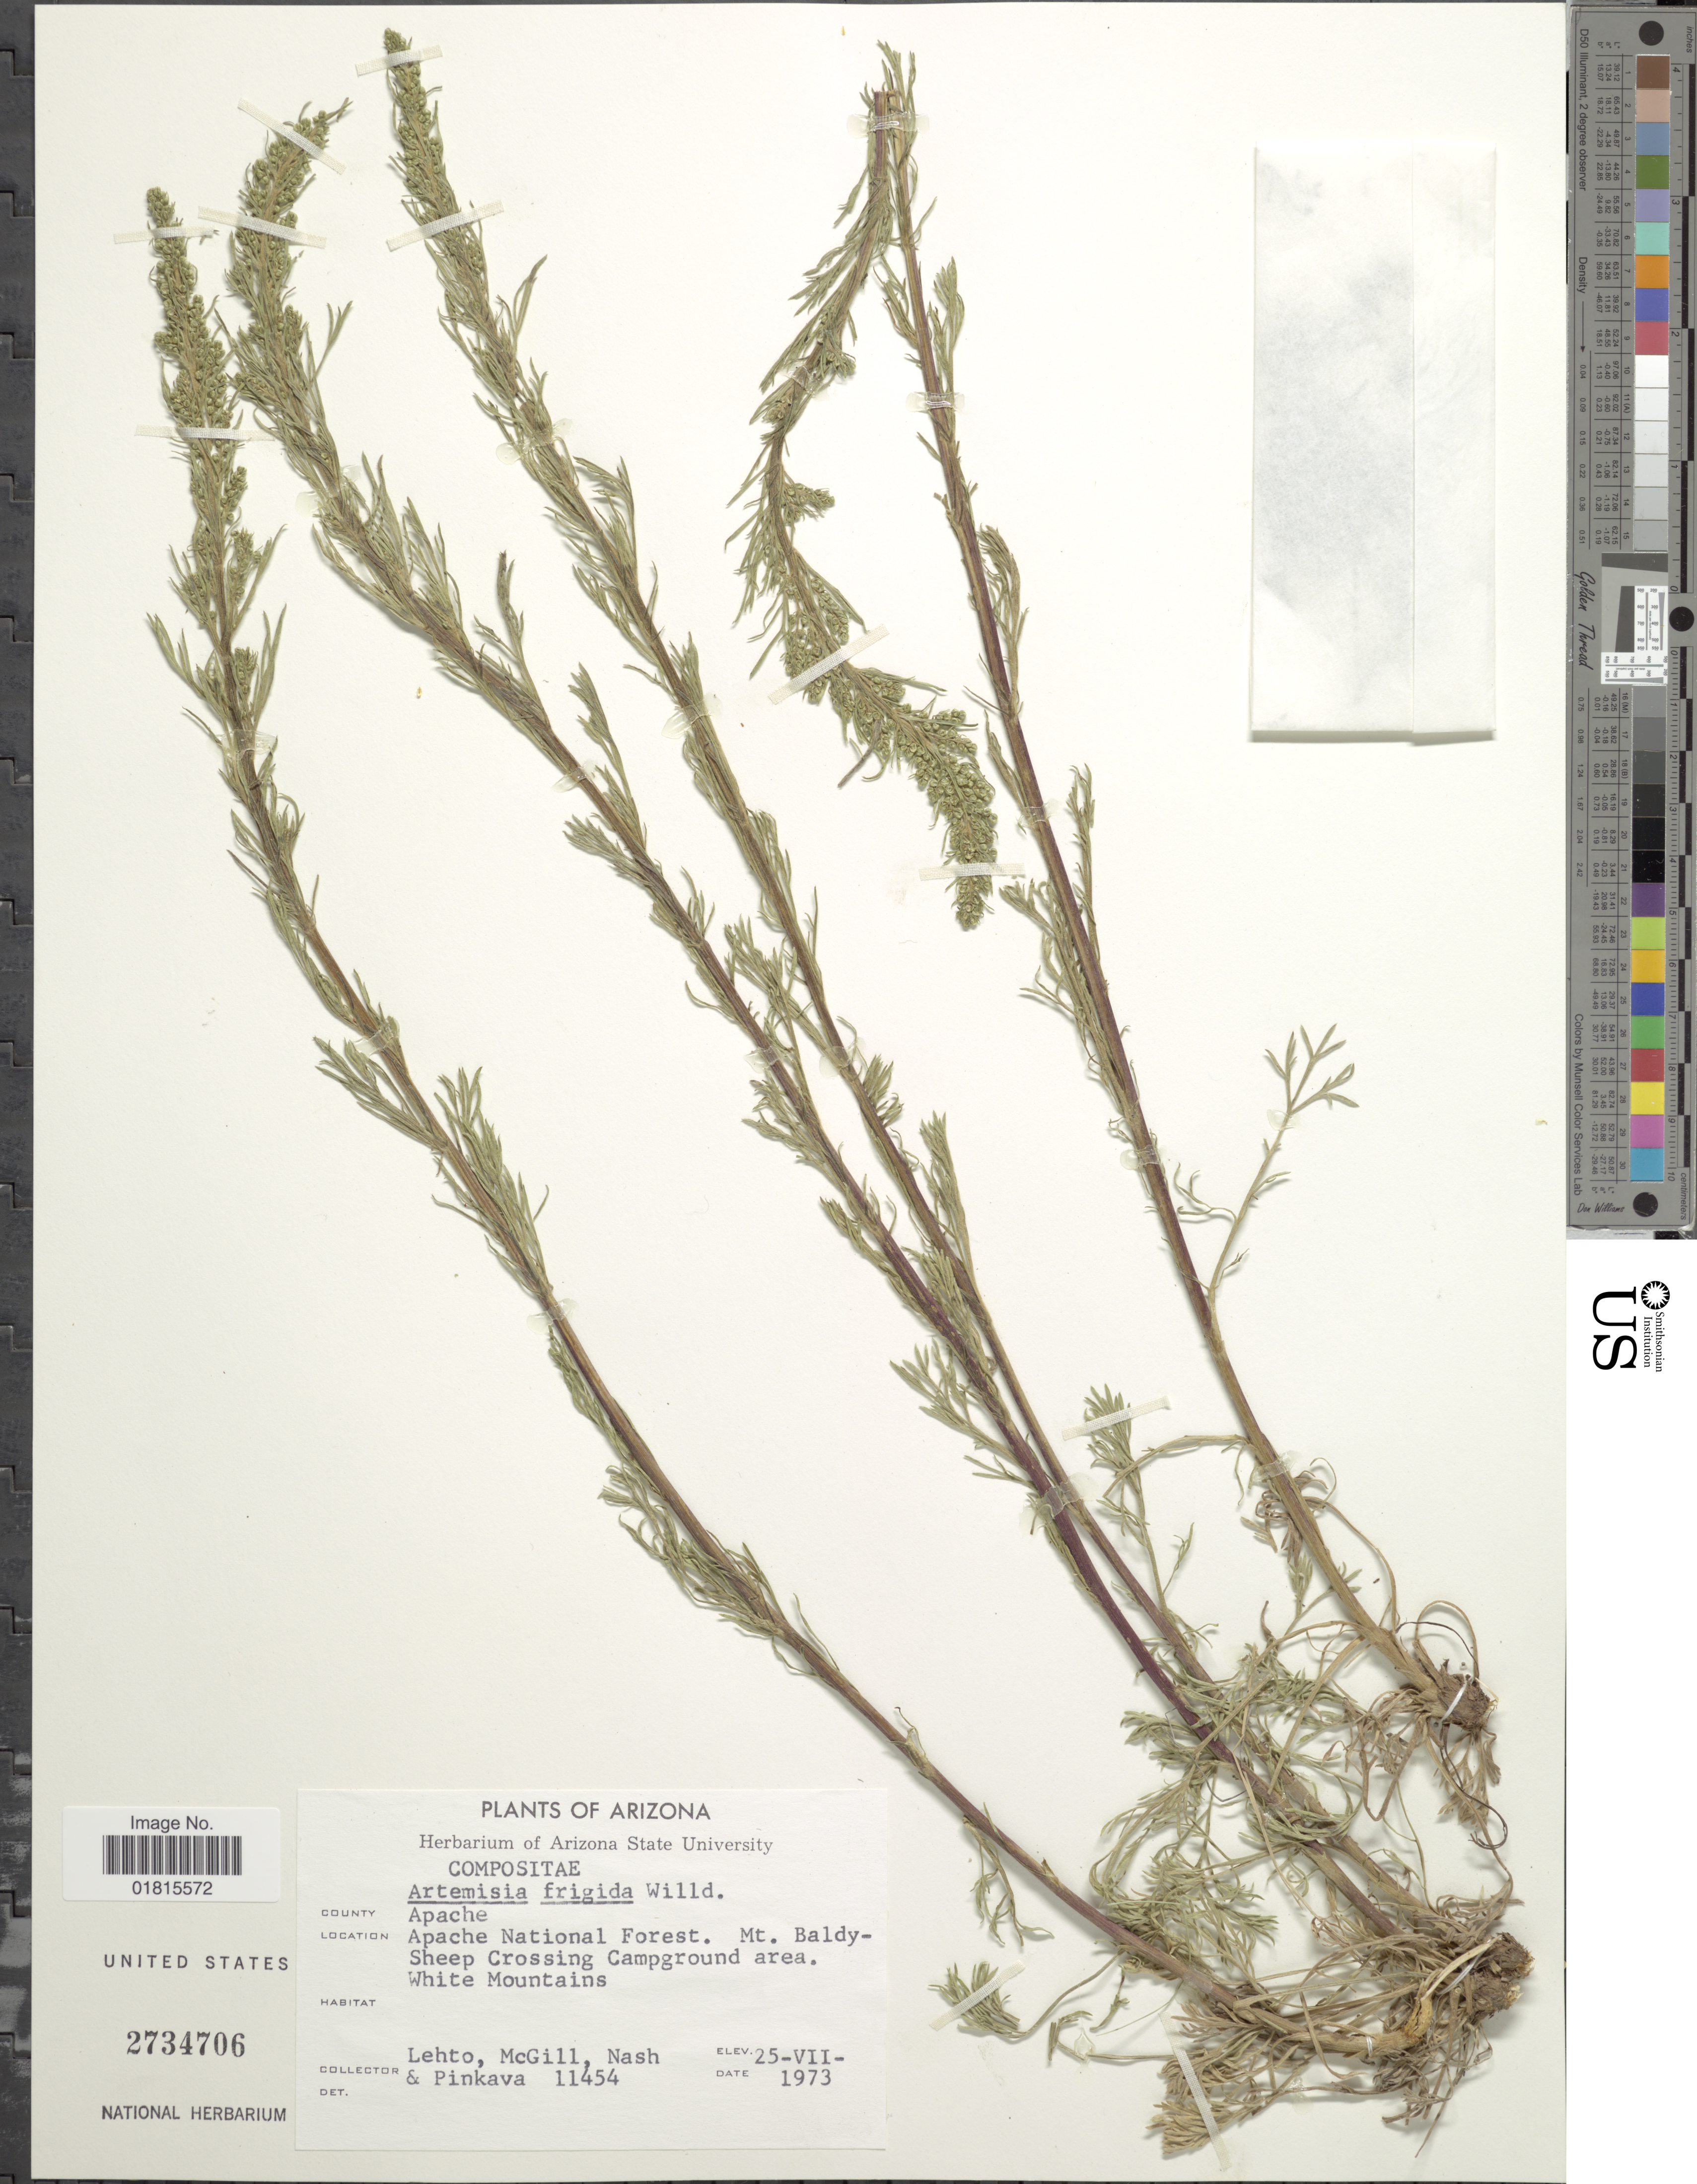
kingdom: Plantae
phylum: Tracheophyta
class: Magnoliopsida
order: Asterales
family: Asteraceae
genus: Artemisia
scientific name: Artemisia frigida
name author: Willd.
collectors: -. Lehto, -. McGill, -- Nash & -. Pinkava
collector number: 11454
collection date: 1973-07-25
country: United States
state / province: Arizona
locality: County Apache, Apache National Forest. Mt. Baldy-Sheep Crossing Campground area, White Mountains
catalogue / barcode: US 2734706